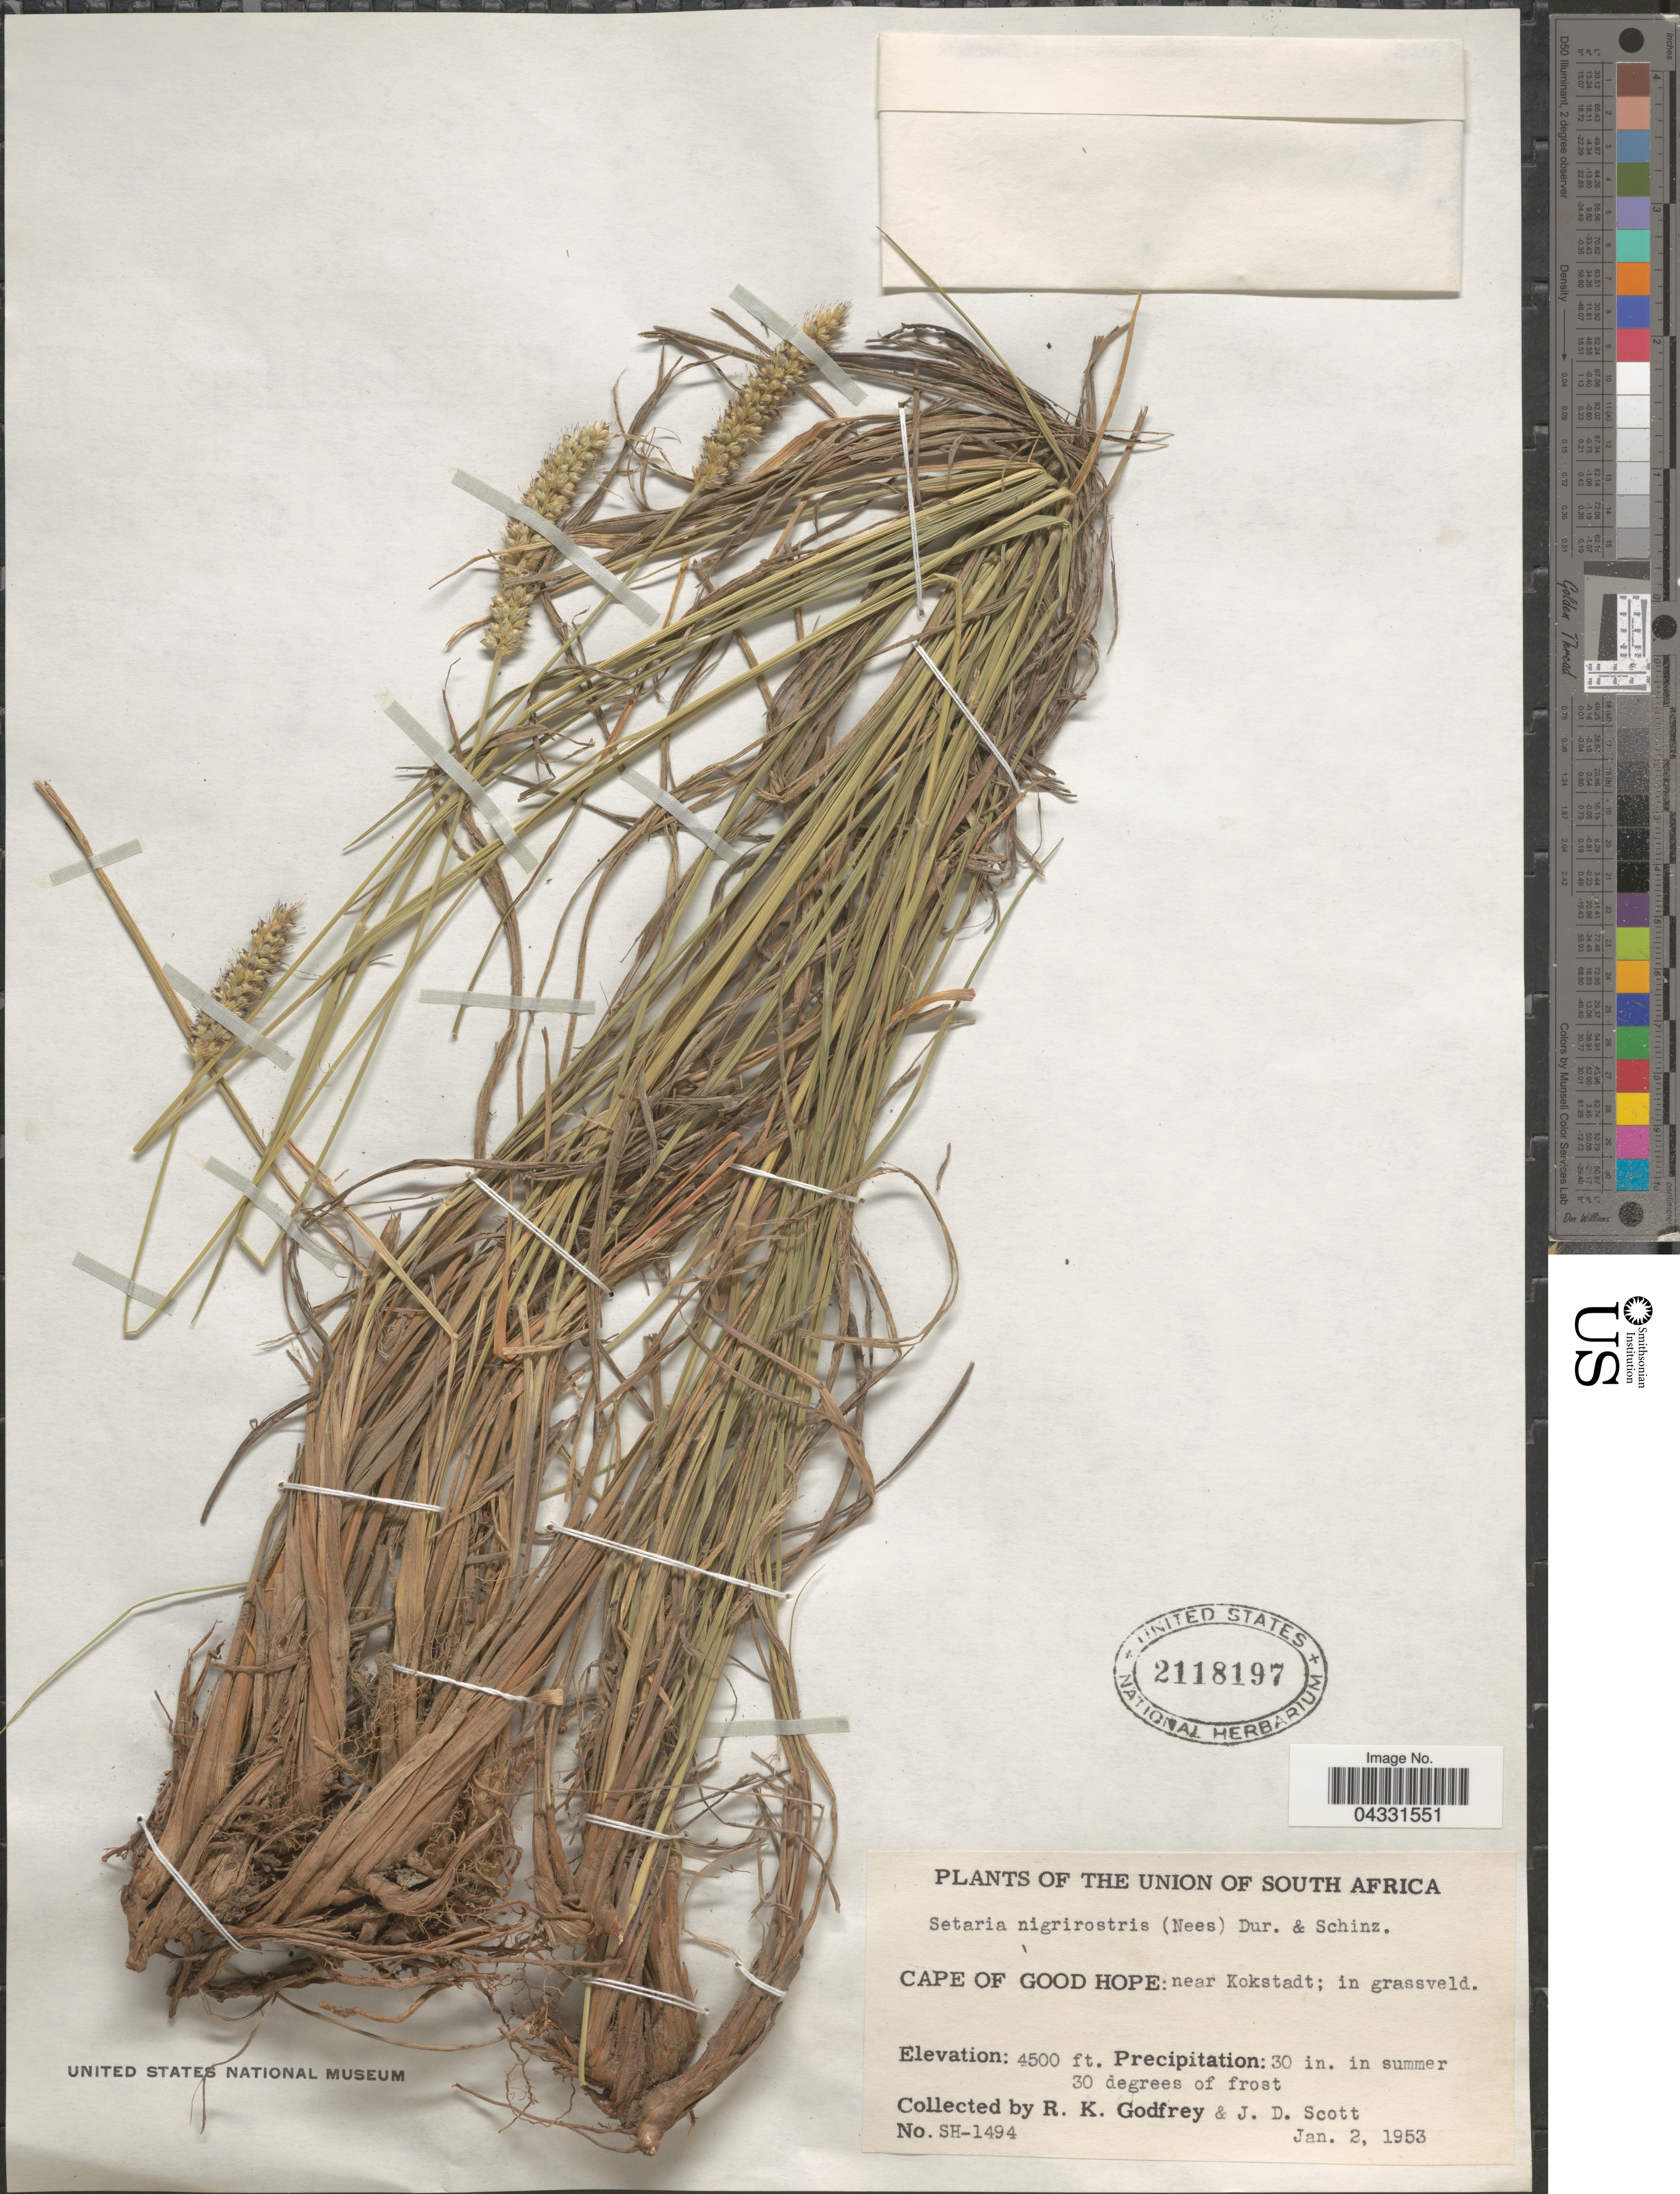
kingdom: Plantae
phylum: Tracheophyta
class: Liliopsida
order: Poales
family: Poaceae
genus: Setaria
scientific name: Setaria nigrirostris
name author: (Nees) Durand & Schinz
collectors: R. K. Godfrey & J. Prescott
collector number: SH-1494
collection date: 1953-01-02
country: South Africa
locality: Union of South Africa. Cape of Good Hope: near Kokstadt; in grassveld.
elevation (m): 1372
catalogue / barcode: US 2118197